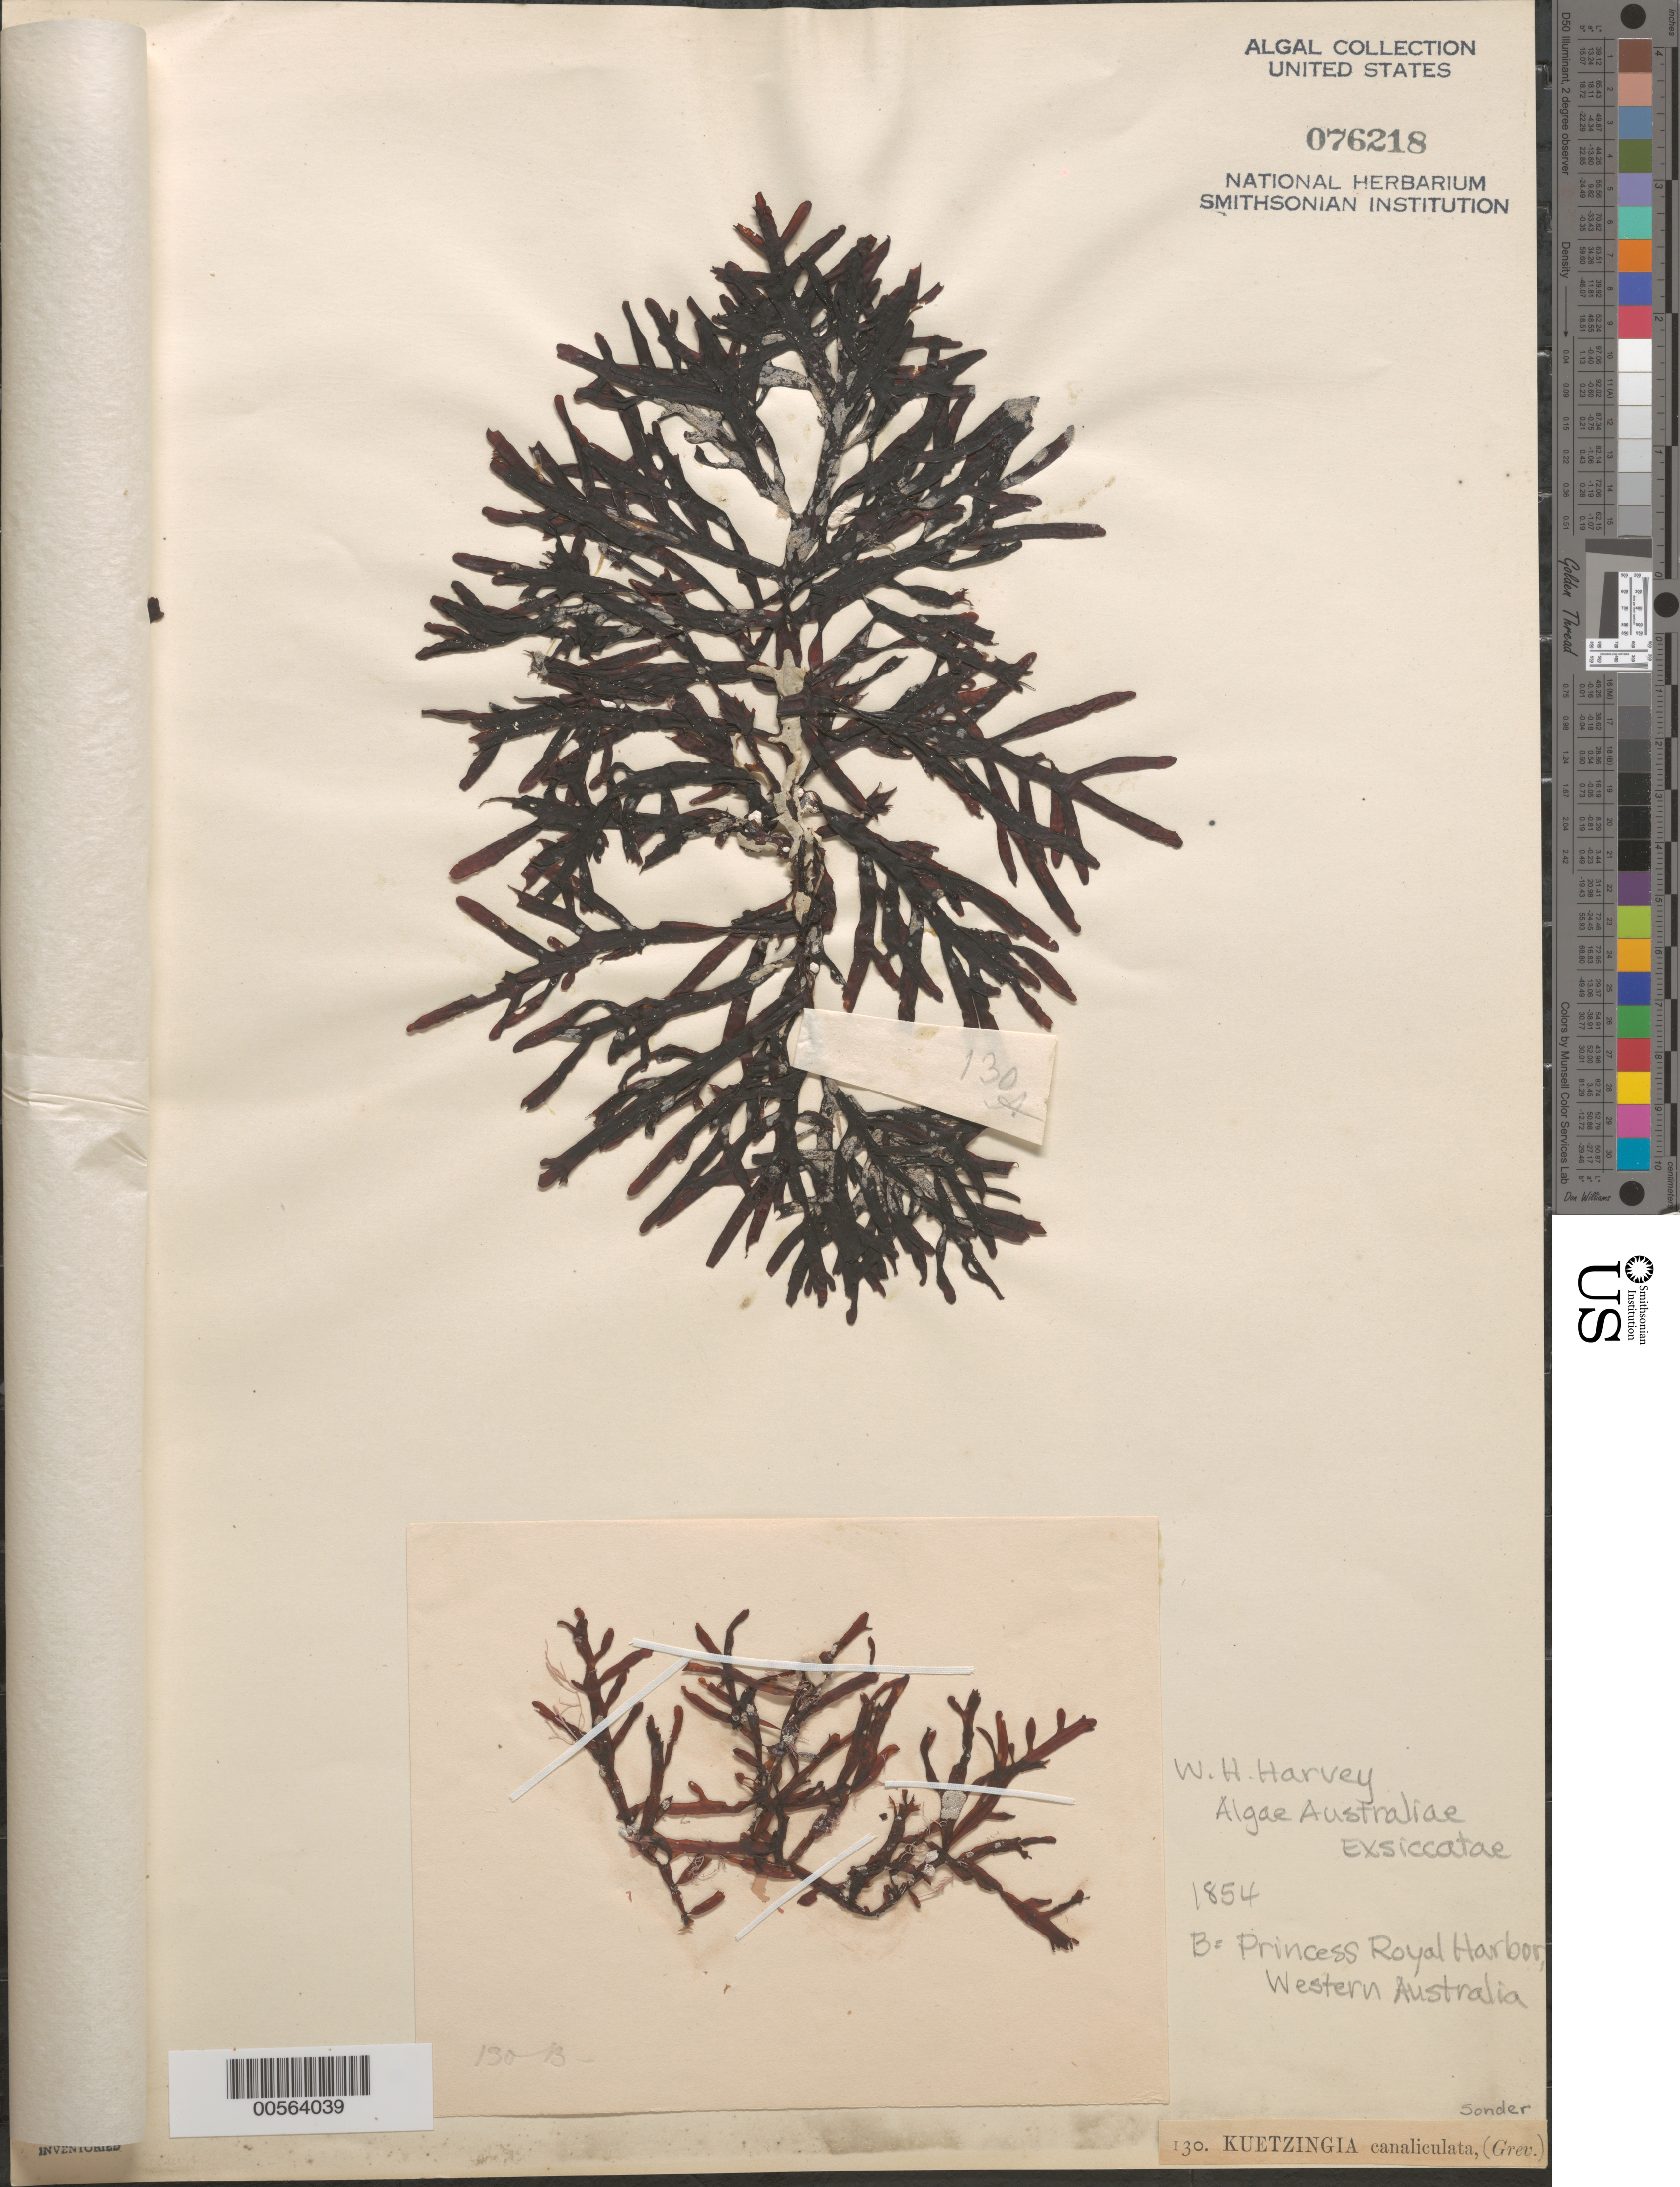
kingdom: Plantae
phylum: Rhodophyta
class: Florideophyceae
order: Ceramiales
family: Rhodomelaceae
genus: Kuetzingia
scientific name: Kuetzingia canaliculata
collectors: W. Harvey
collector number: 130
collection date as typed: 1854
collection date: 1854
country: Australia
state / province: Western Australia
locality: Princess Royal Harbor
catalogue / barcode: US 76218